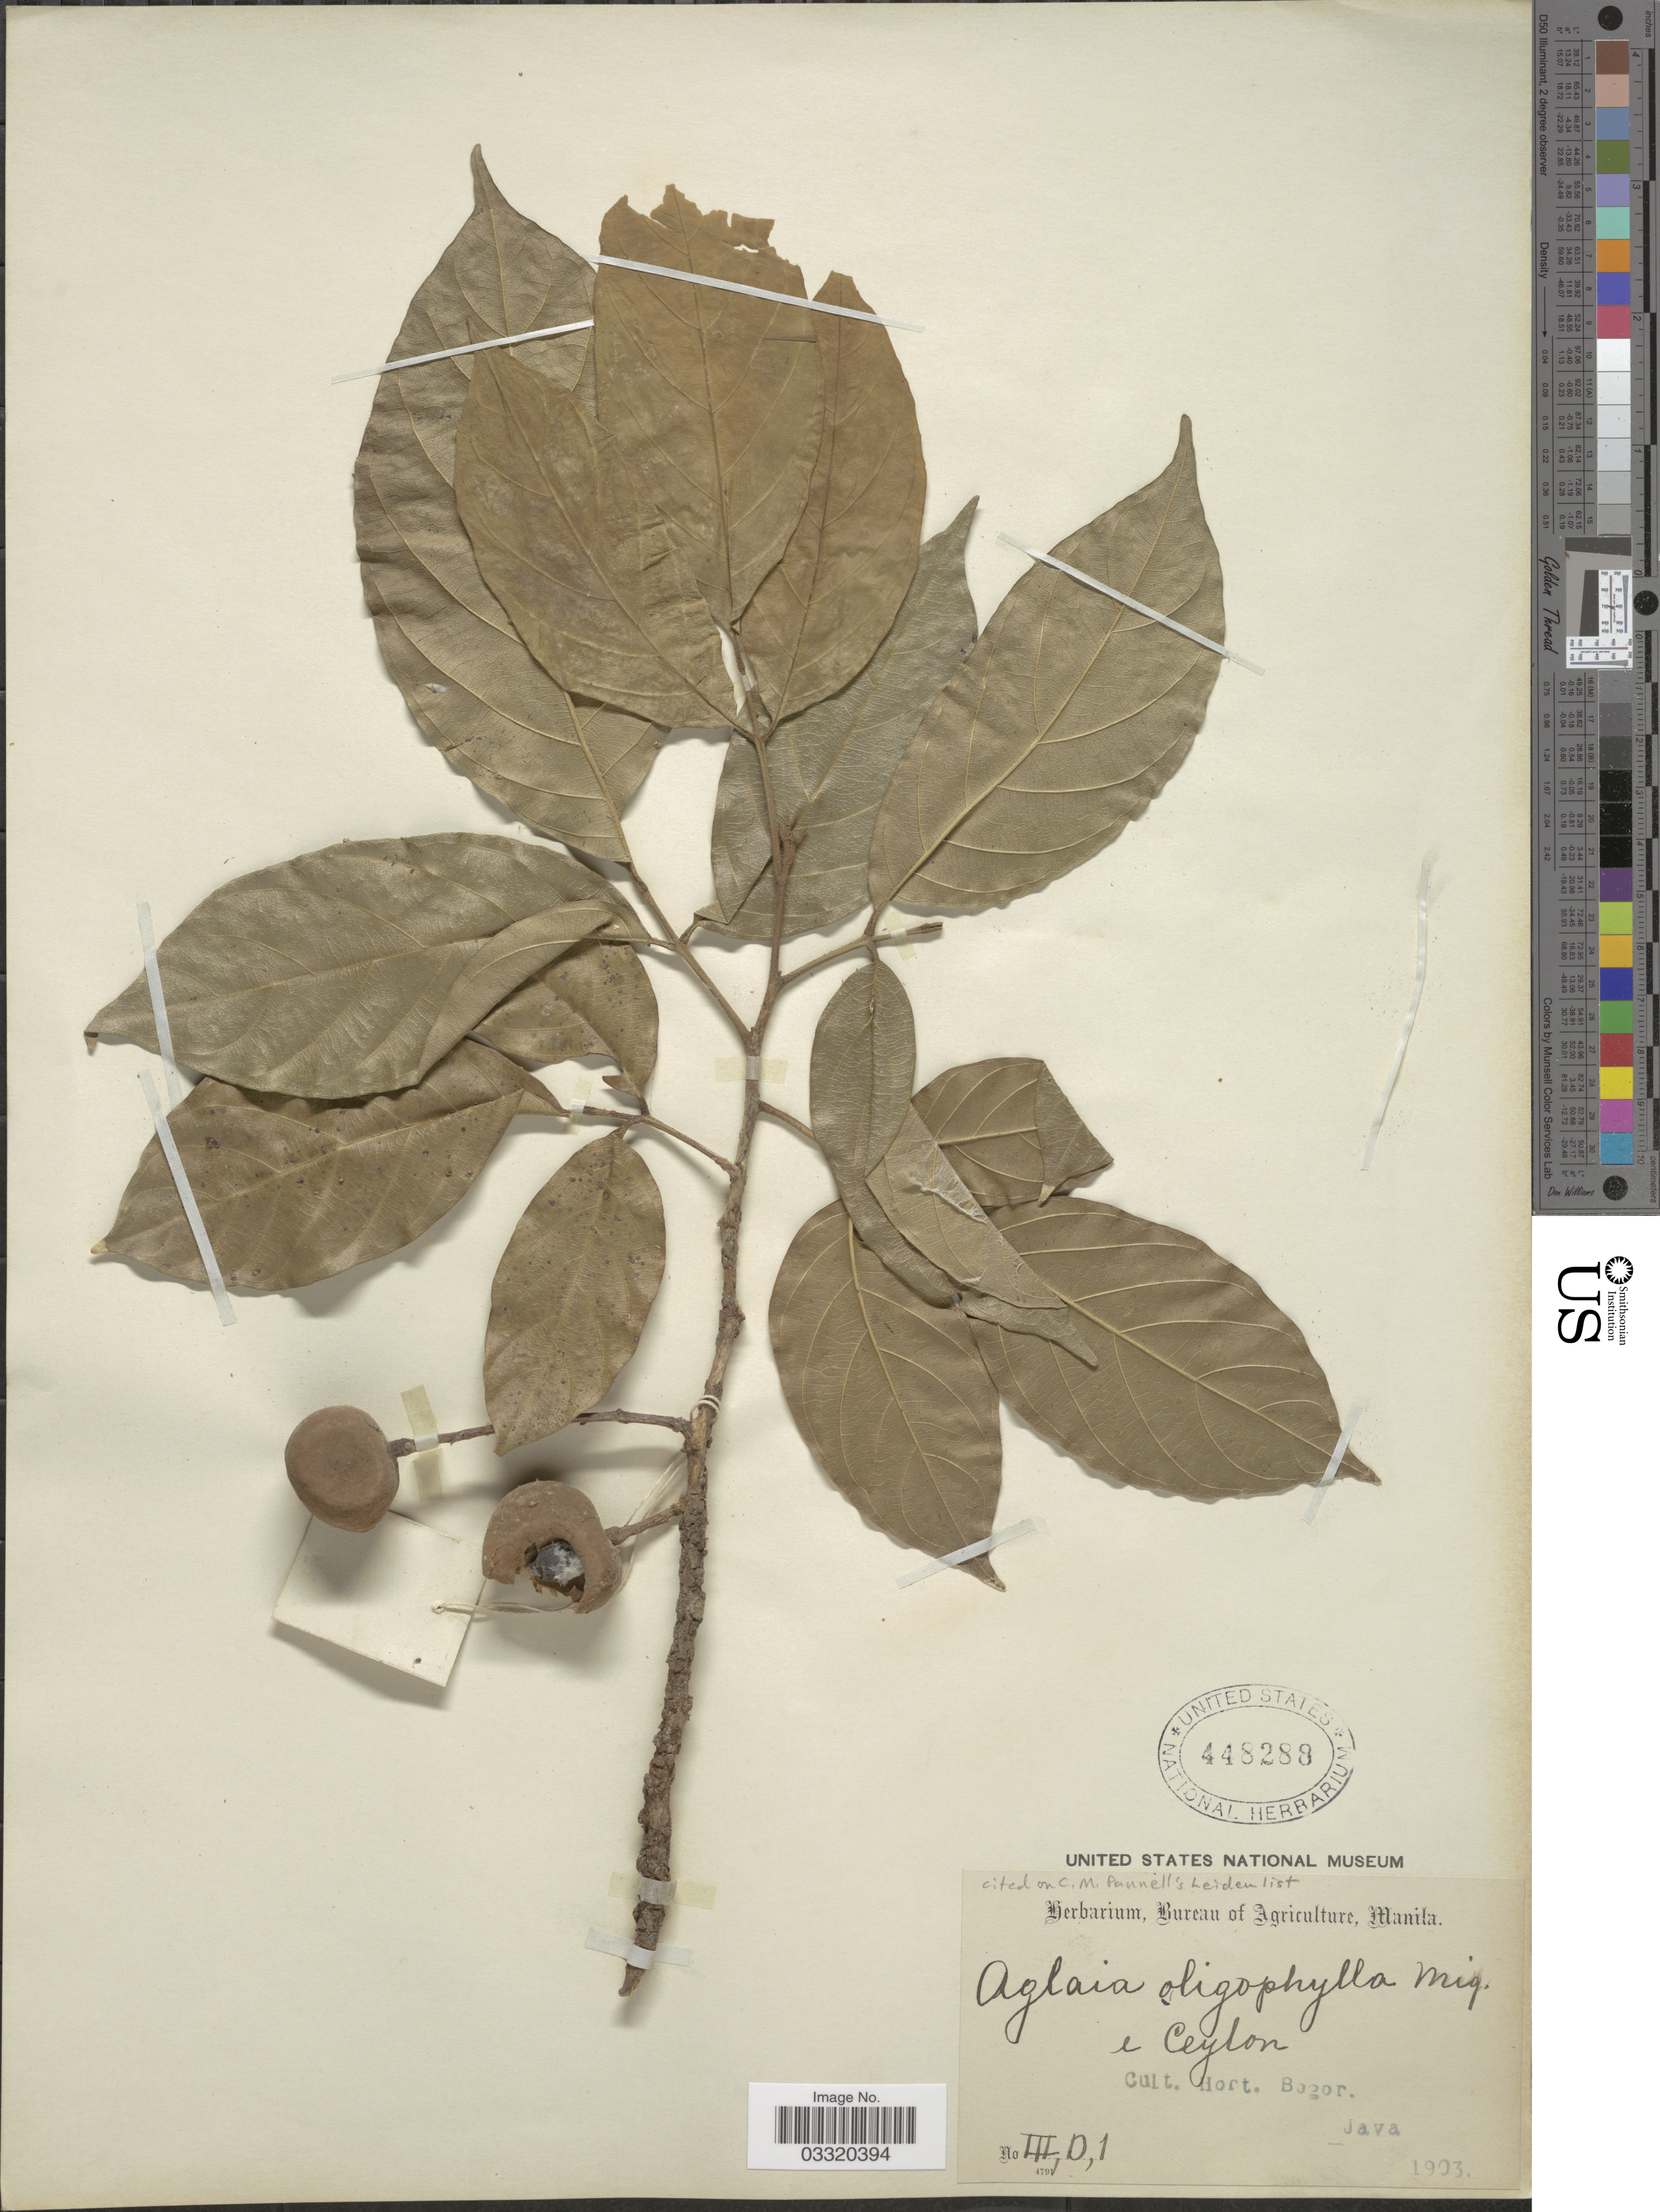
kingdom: Plantae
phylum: Tracheophyta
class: Magnoliopsida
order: Sapindales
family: Meliaceae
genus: Aglaia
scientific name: Aglaia oligophylla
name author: Miq.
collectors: Ex herb. Bureau of Agriculture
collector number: III,D,1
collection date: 1903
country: Indonesia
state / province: Java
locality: E Ceylon [unsure placement]. Cult. Hort. Bogor.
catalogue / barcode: US 448288